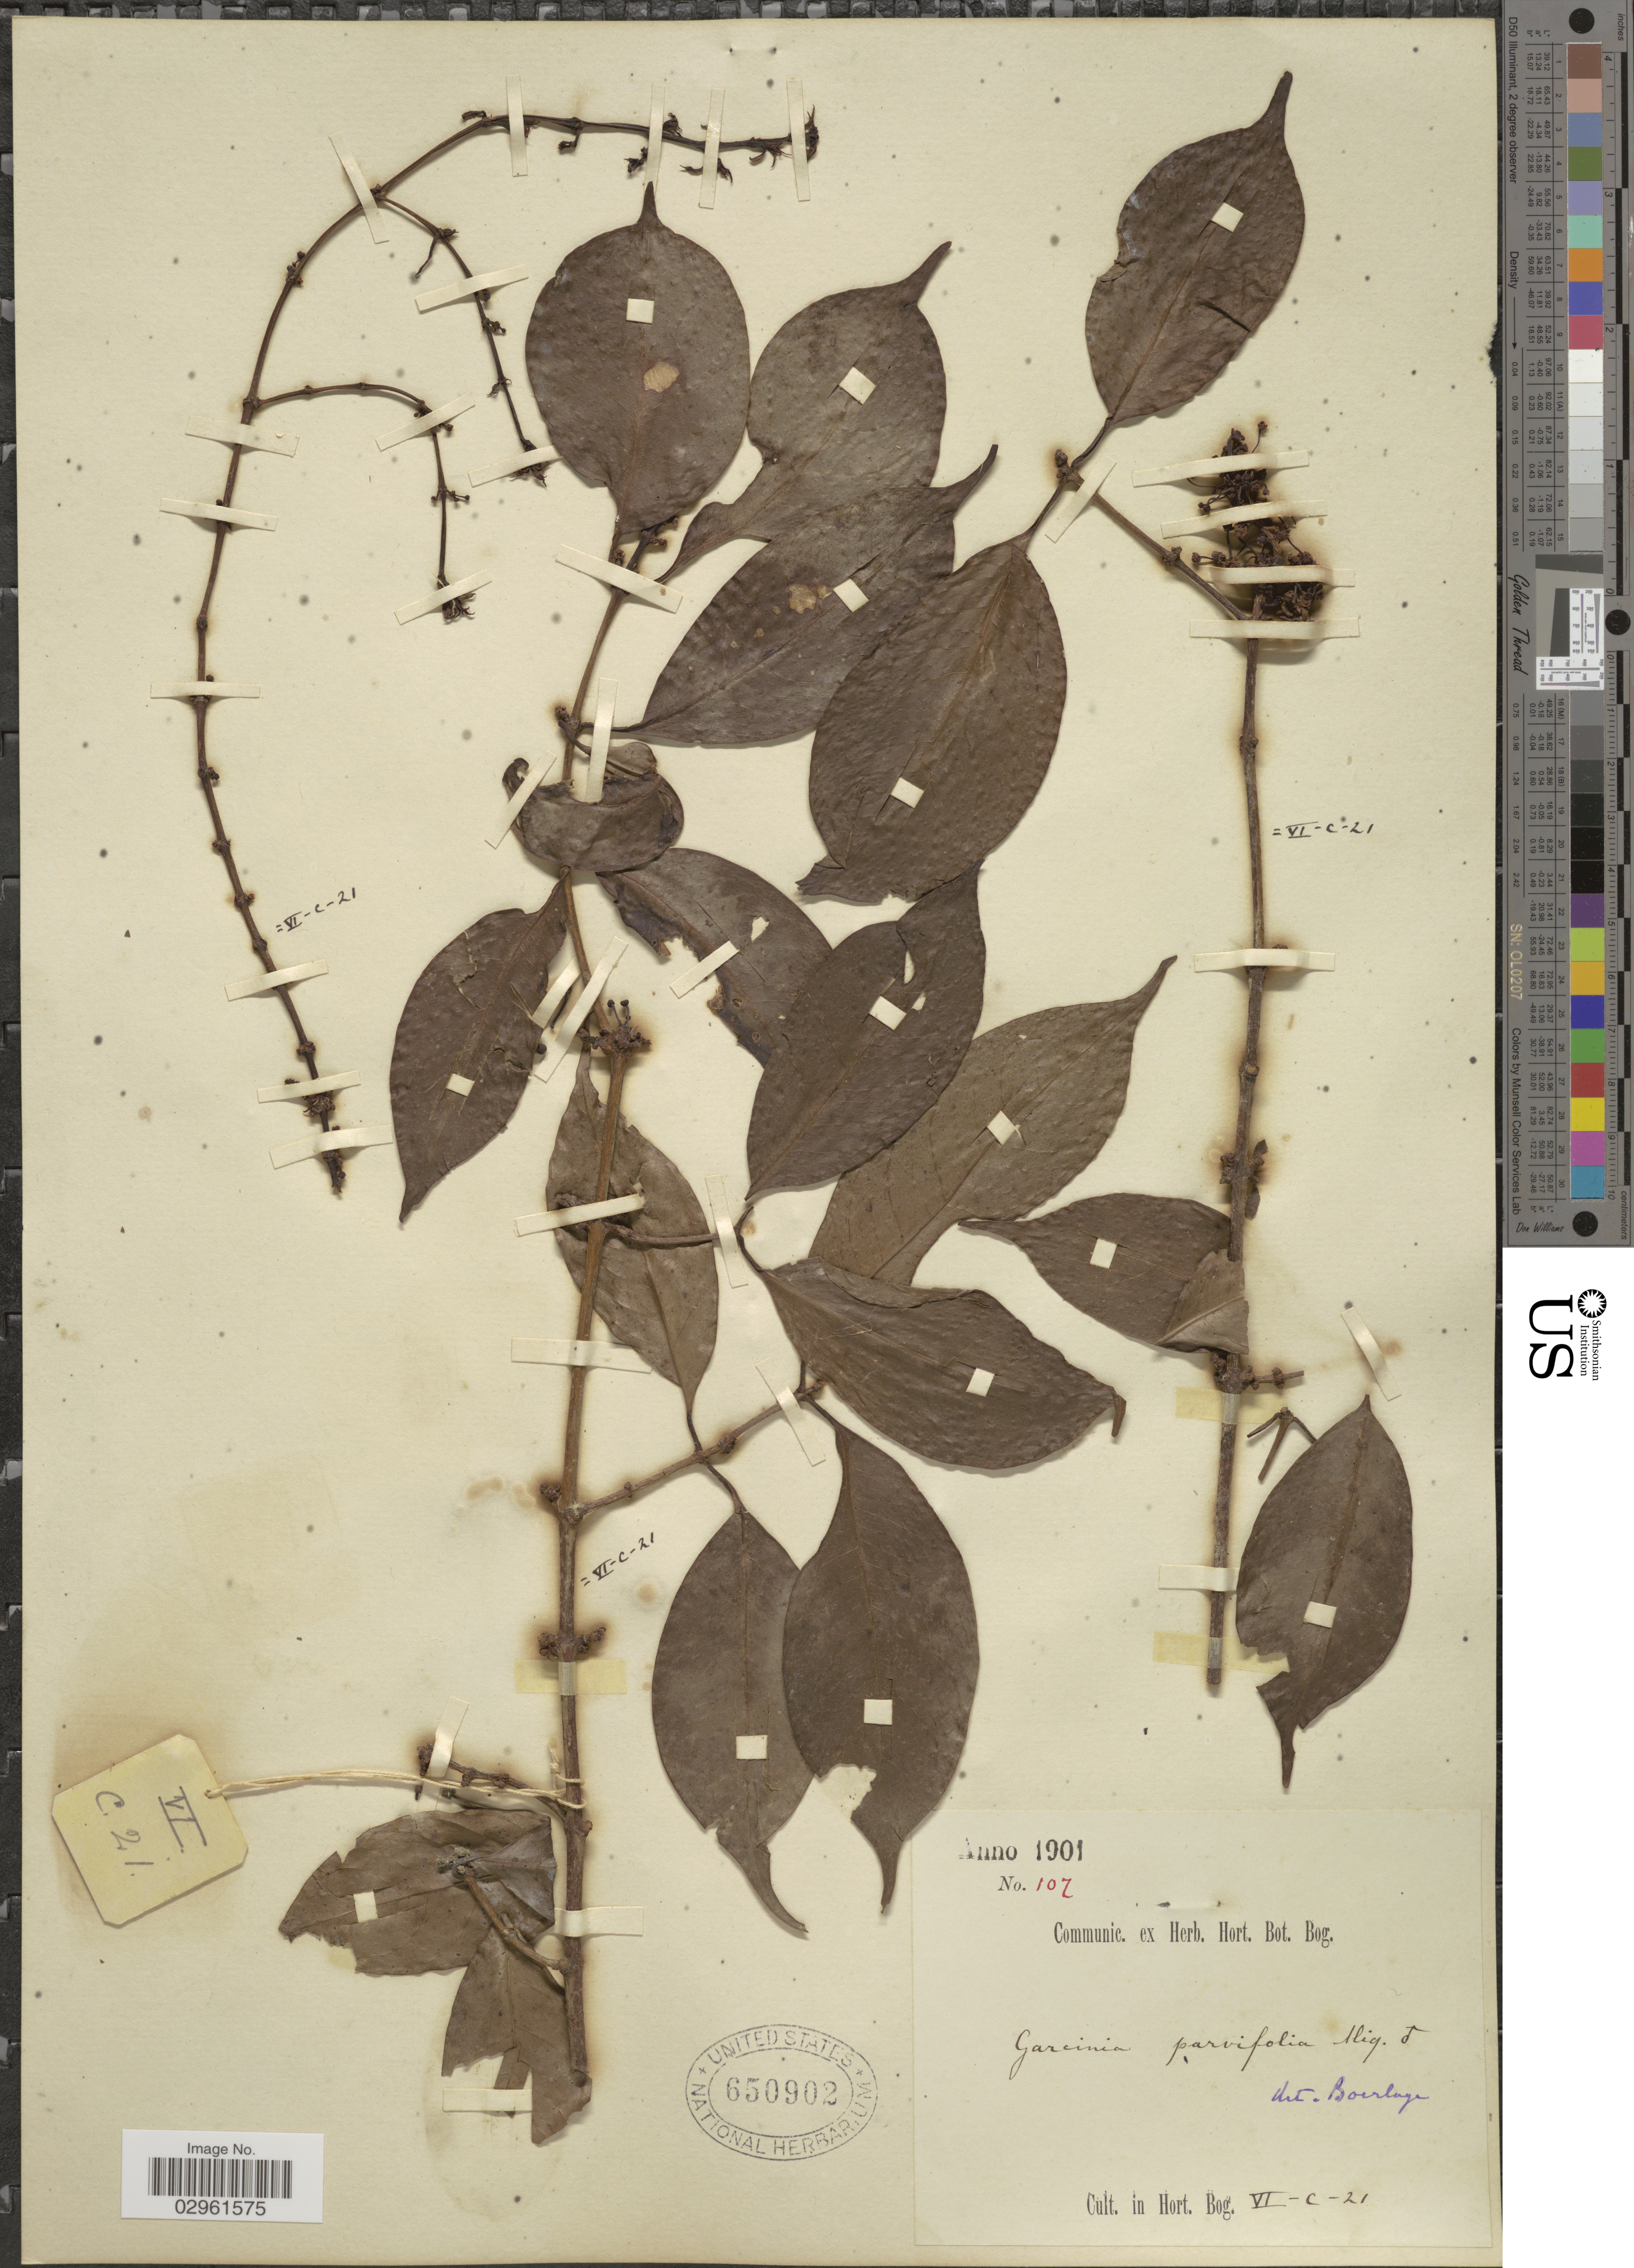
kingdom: Plantae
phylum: Tracheophyta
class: Magnoliopsida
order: Malpighiales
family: Clusiaceae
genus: Garcinia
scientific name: Garcinia parvifolia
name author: (Miq.) Miq.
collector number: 107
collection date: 1901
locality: In Hort. Bog. VI-c-21 [unsure placement]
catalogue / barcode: US 650902